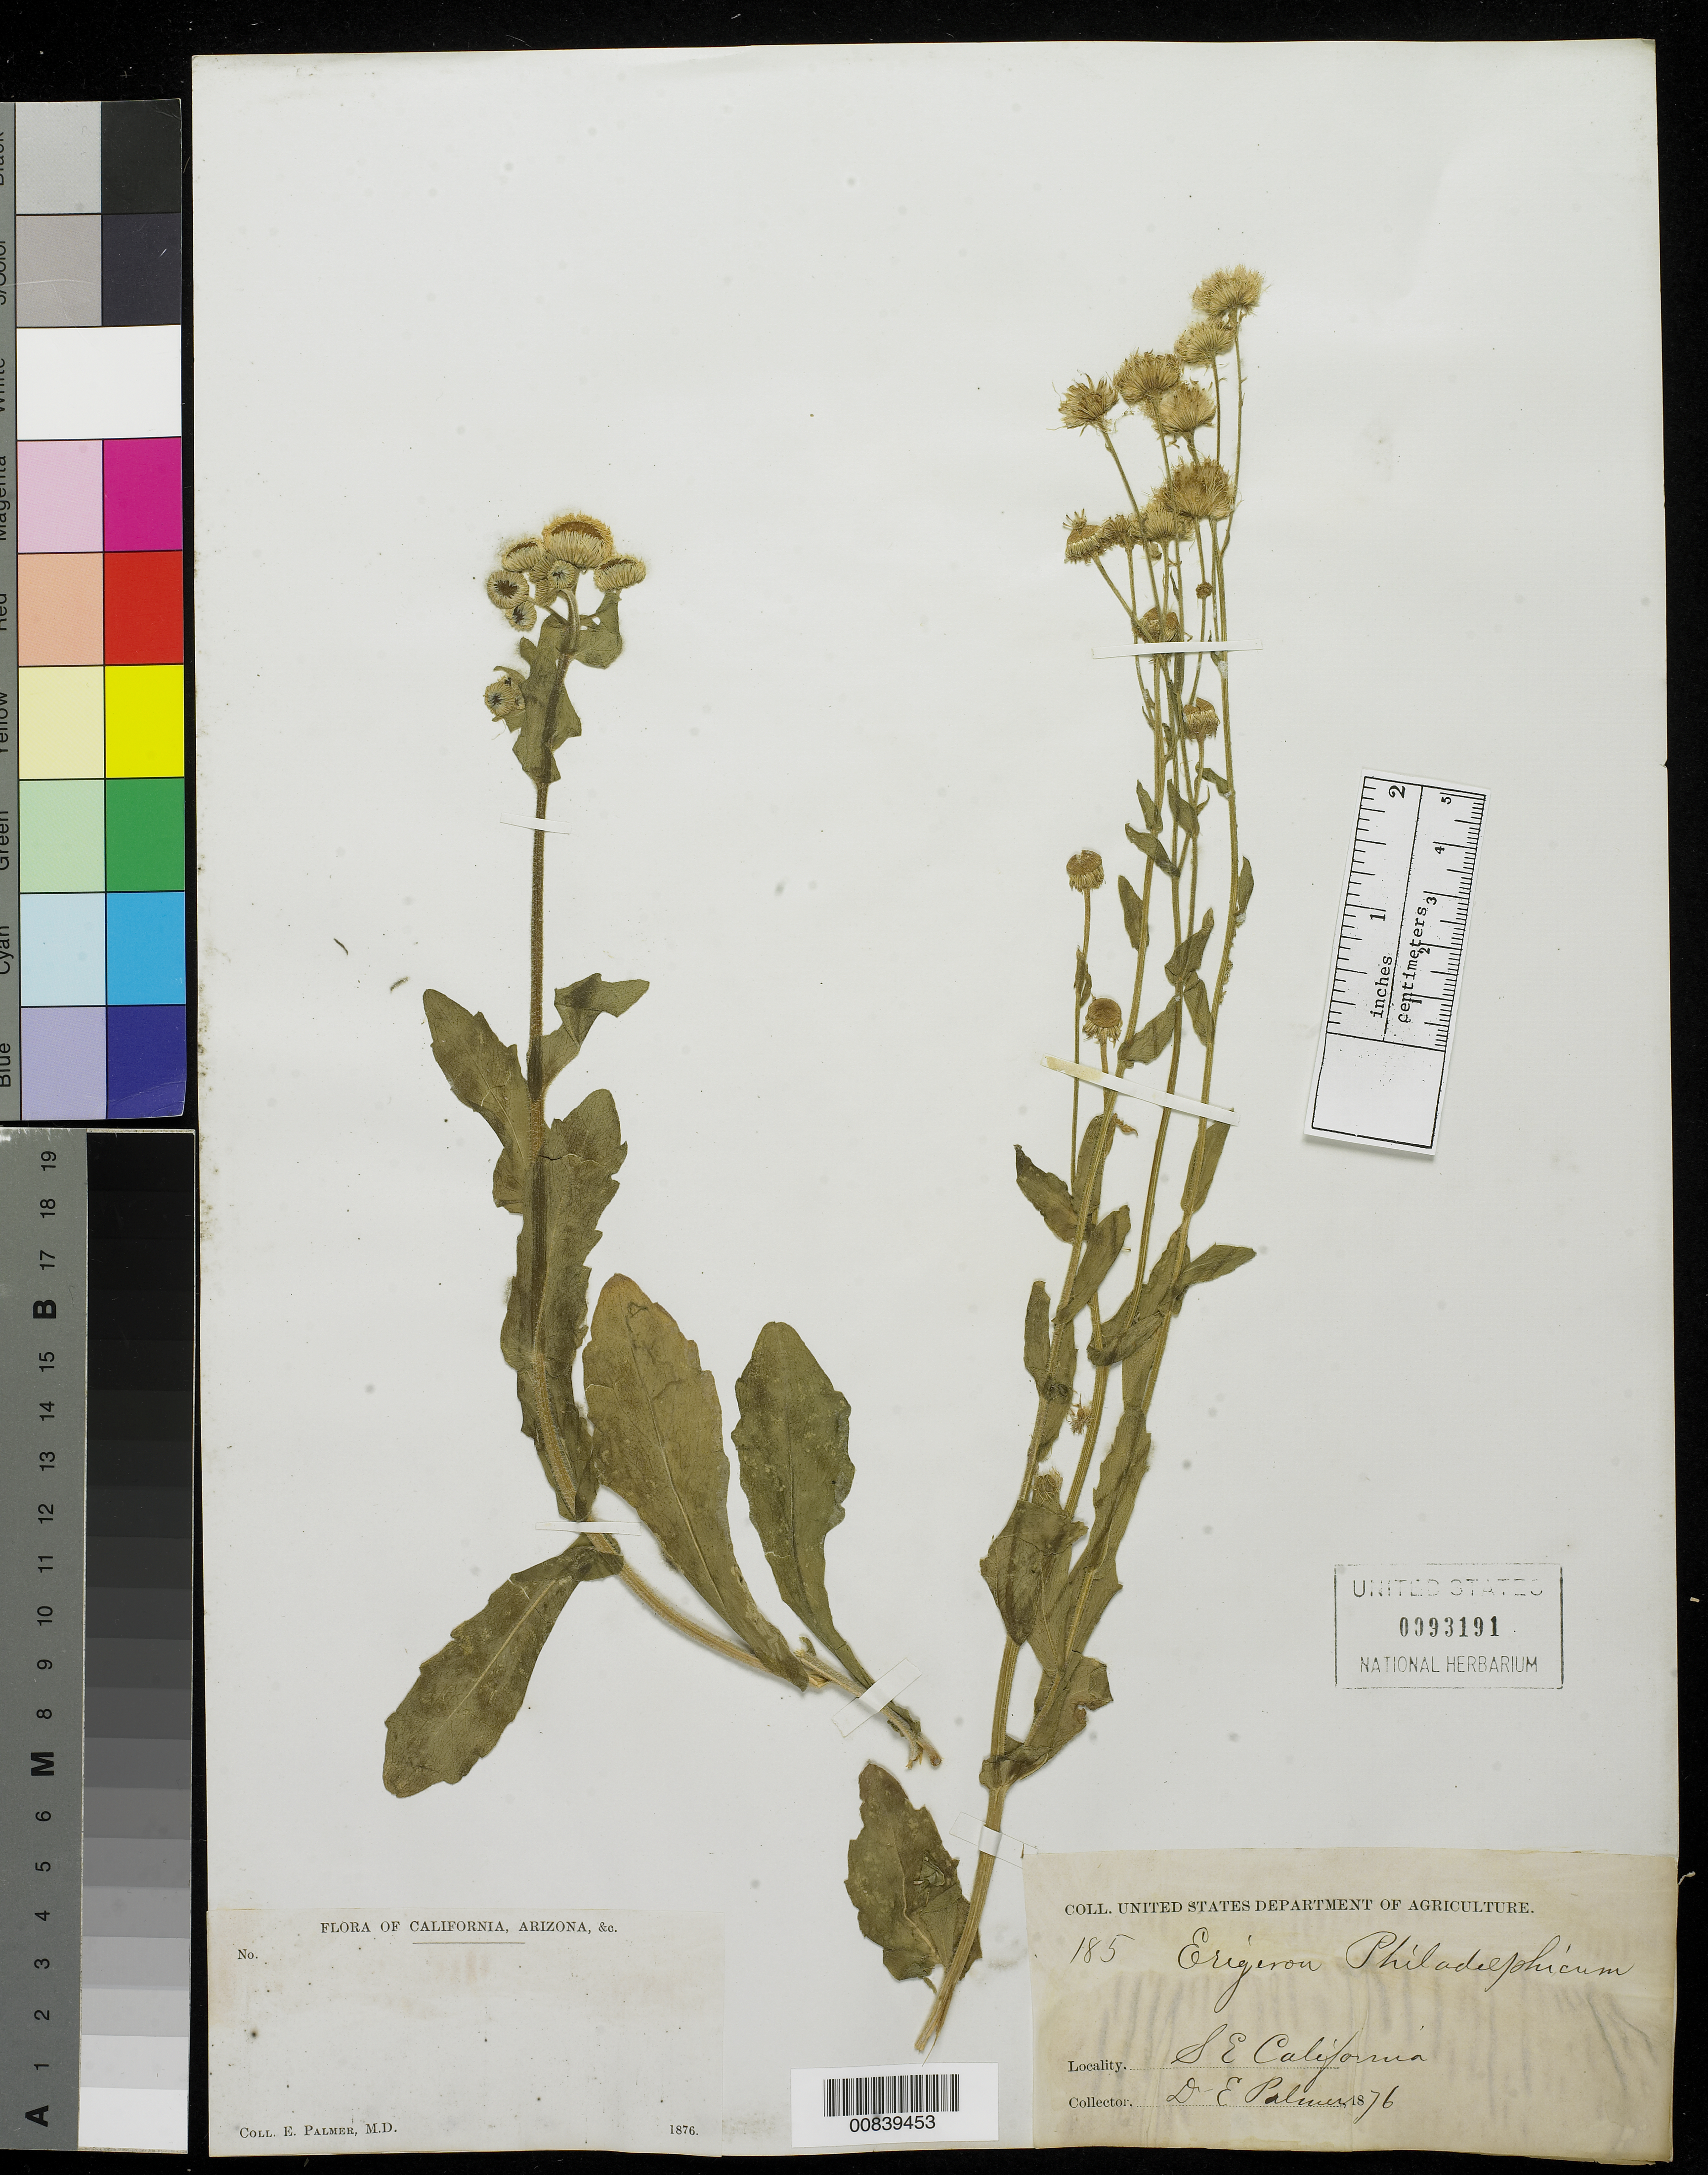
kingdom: Plantae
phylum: Tracheophyta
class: Magnoliopsida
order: Asterales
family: Asteraceae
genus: Erigeron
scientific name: Erigeron philadelphicus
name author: L.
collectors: E. Palmer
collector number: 185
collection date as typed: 1876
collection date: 1876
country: United States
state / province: California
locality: S.E. California.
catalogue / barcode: US 93191